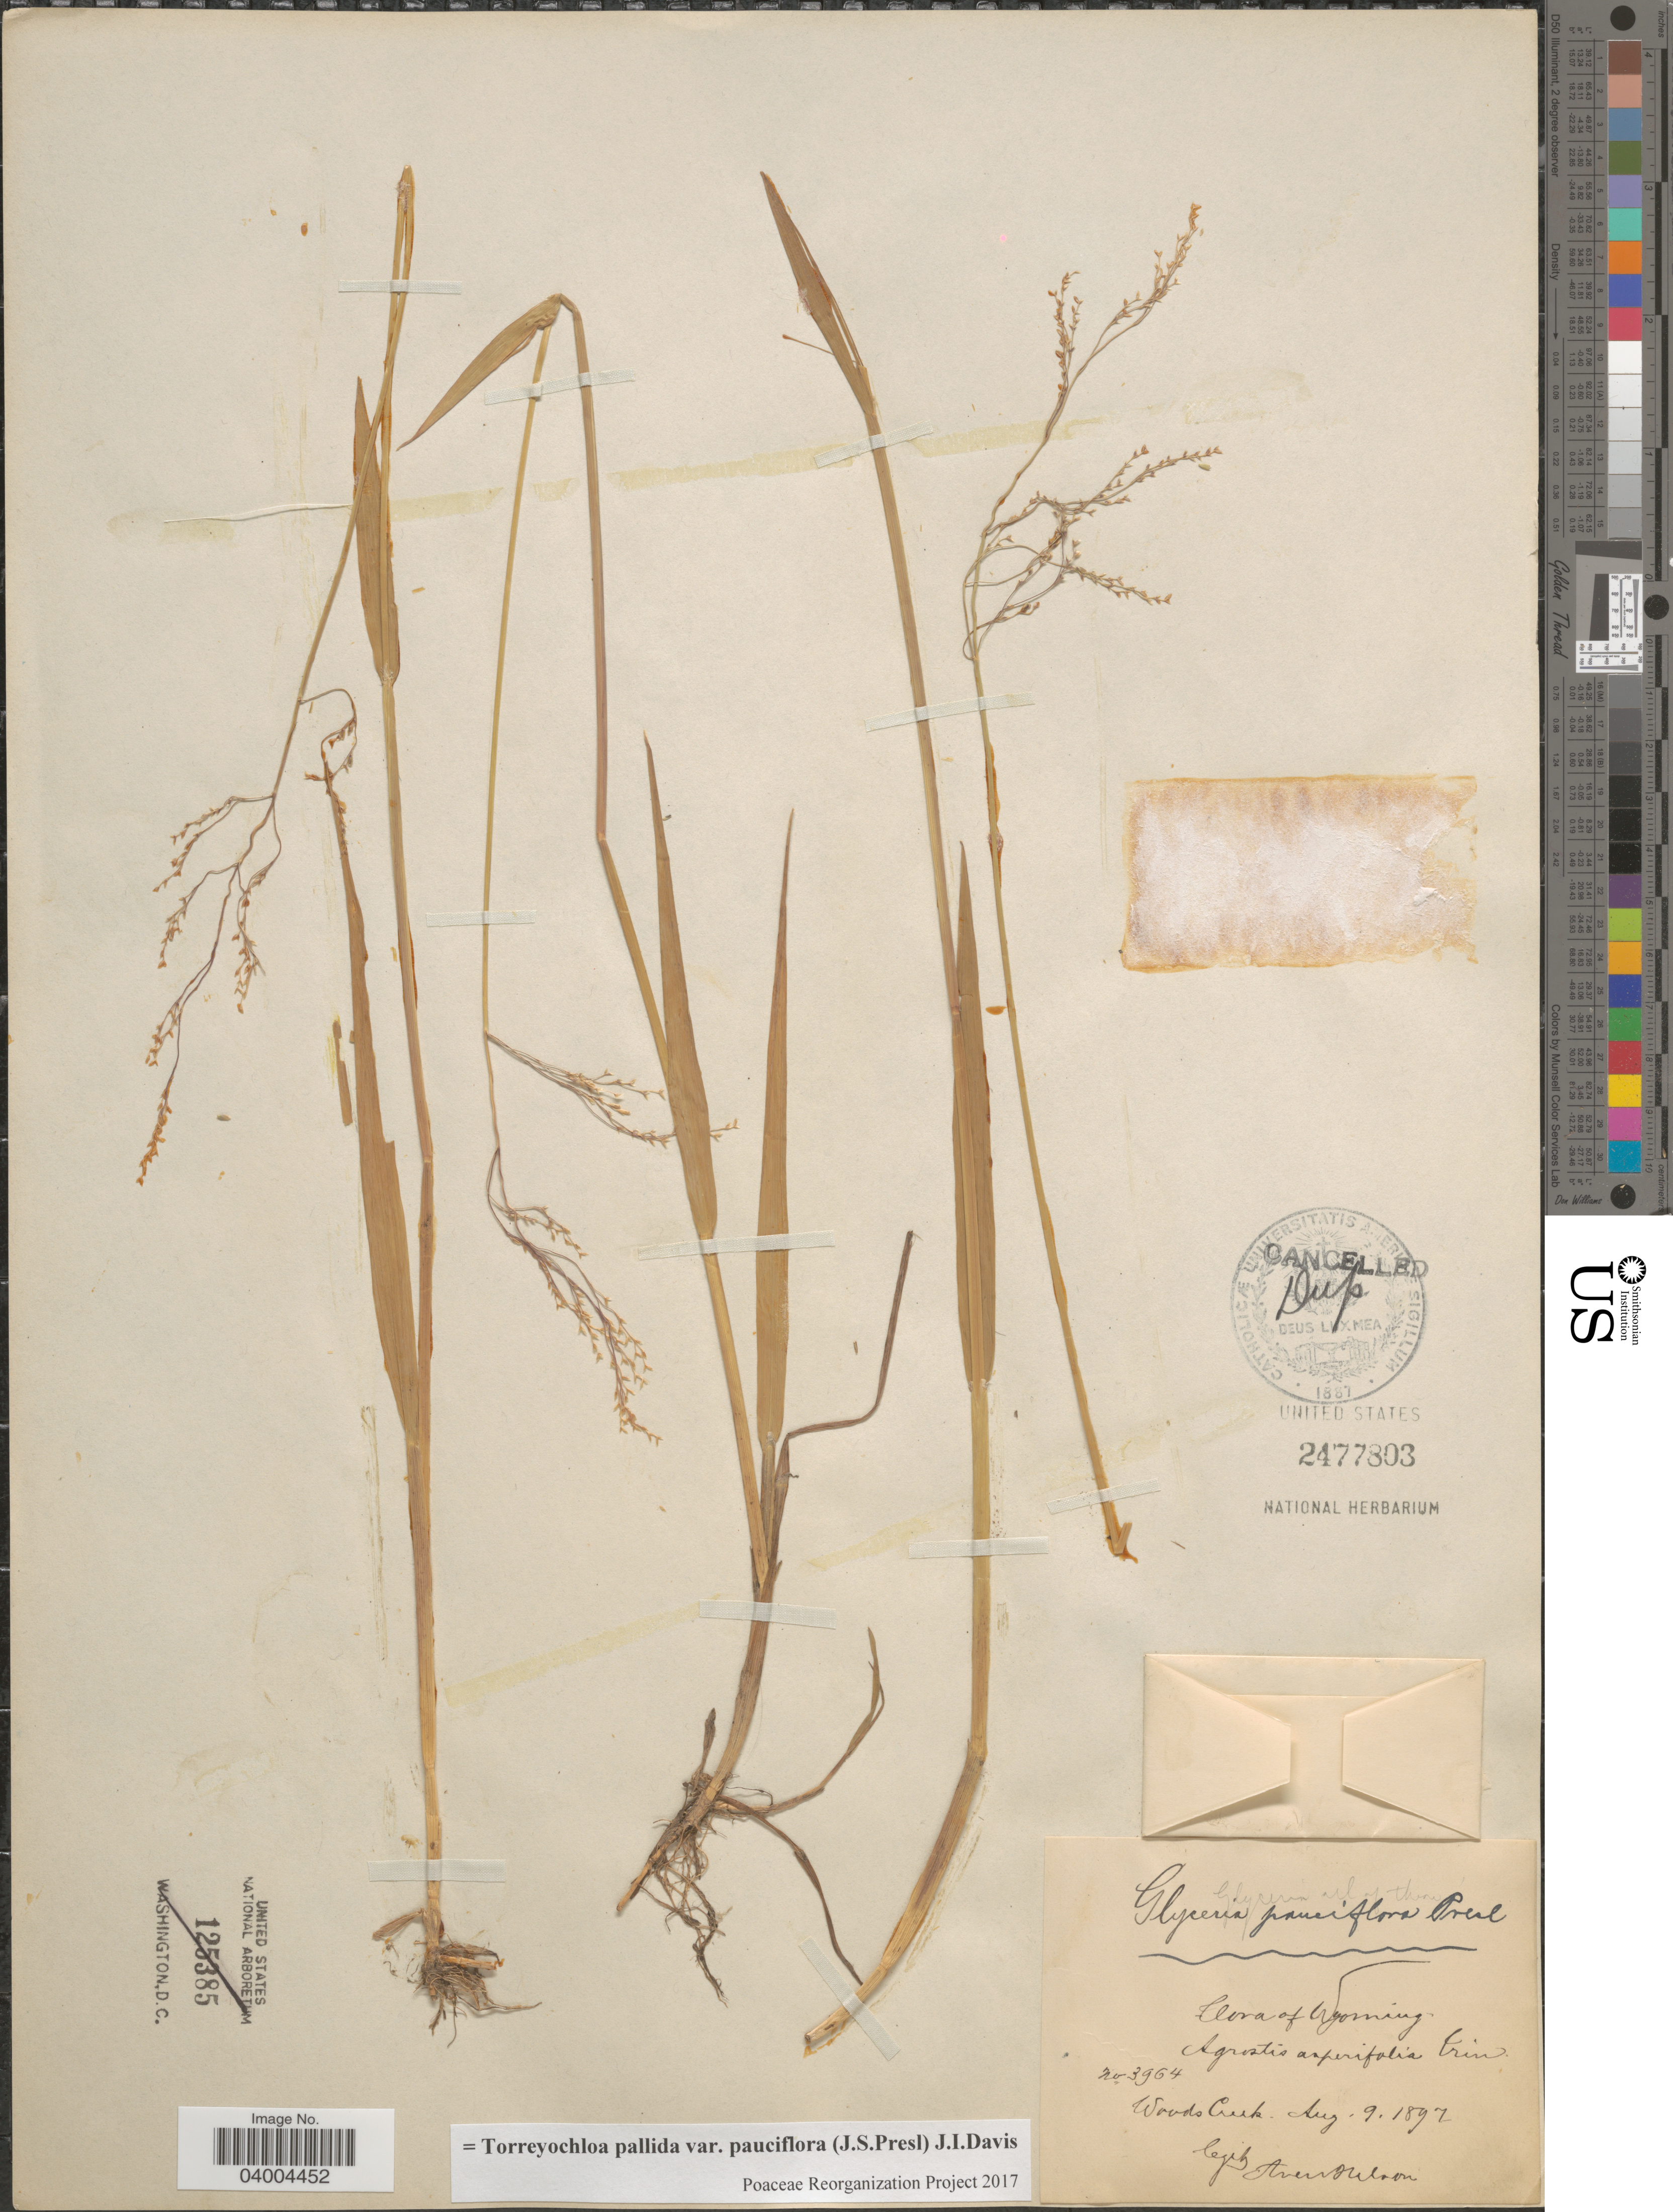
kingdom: Plantae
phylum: Tracheophyta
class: Liliopsida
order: Poales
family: Poaceae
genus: Torreyochloa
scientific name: Torreyochloa pallida var. pauciflora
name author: (J. Presl) J.I. Davis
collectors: A. Nelson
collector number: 3964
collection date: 1892-08-09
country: United States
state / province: Wyoming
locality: Woods Creek.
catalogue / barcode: US 2477803